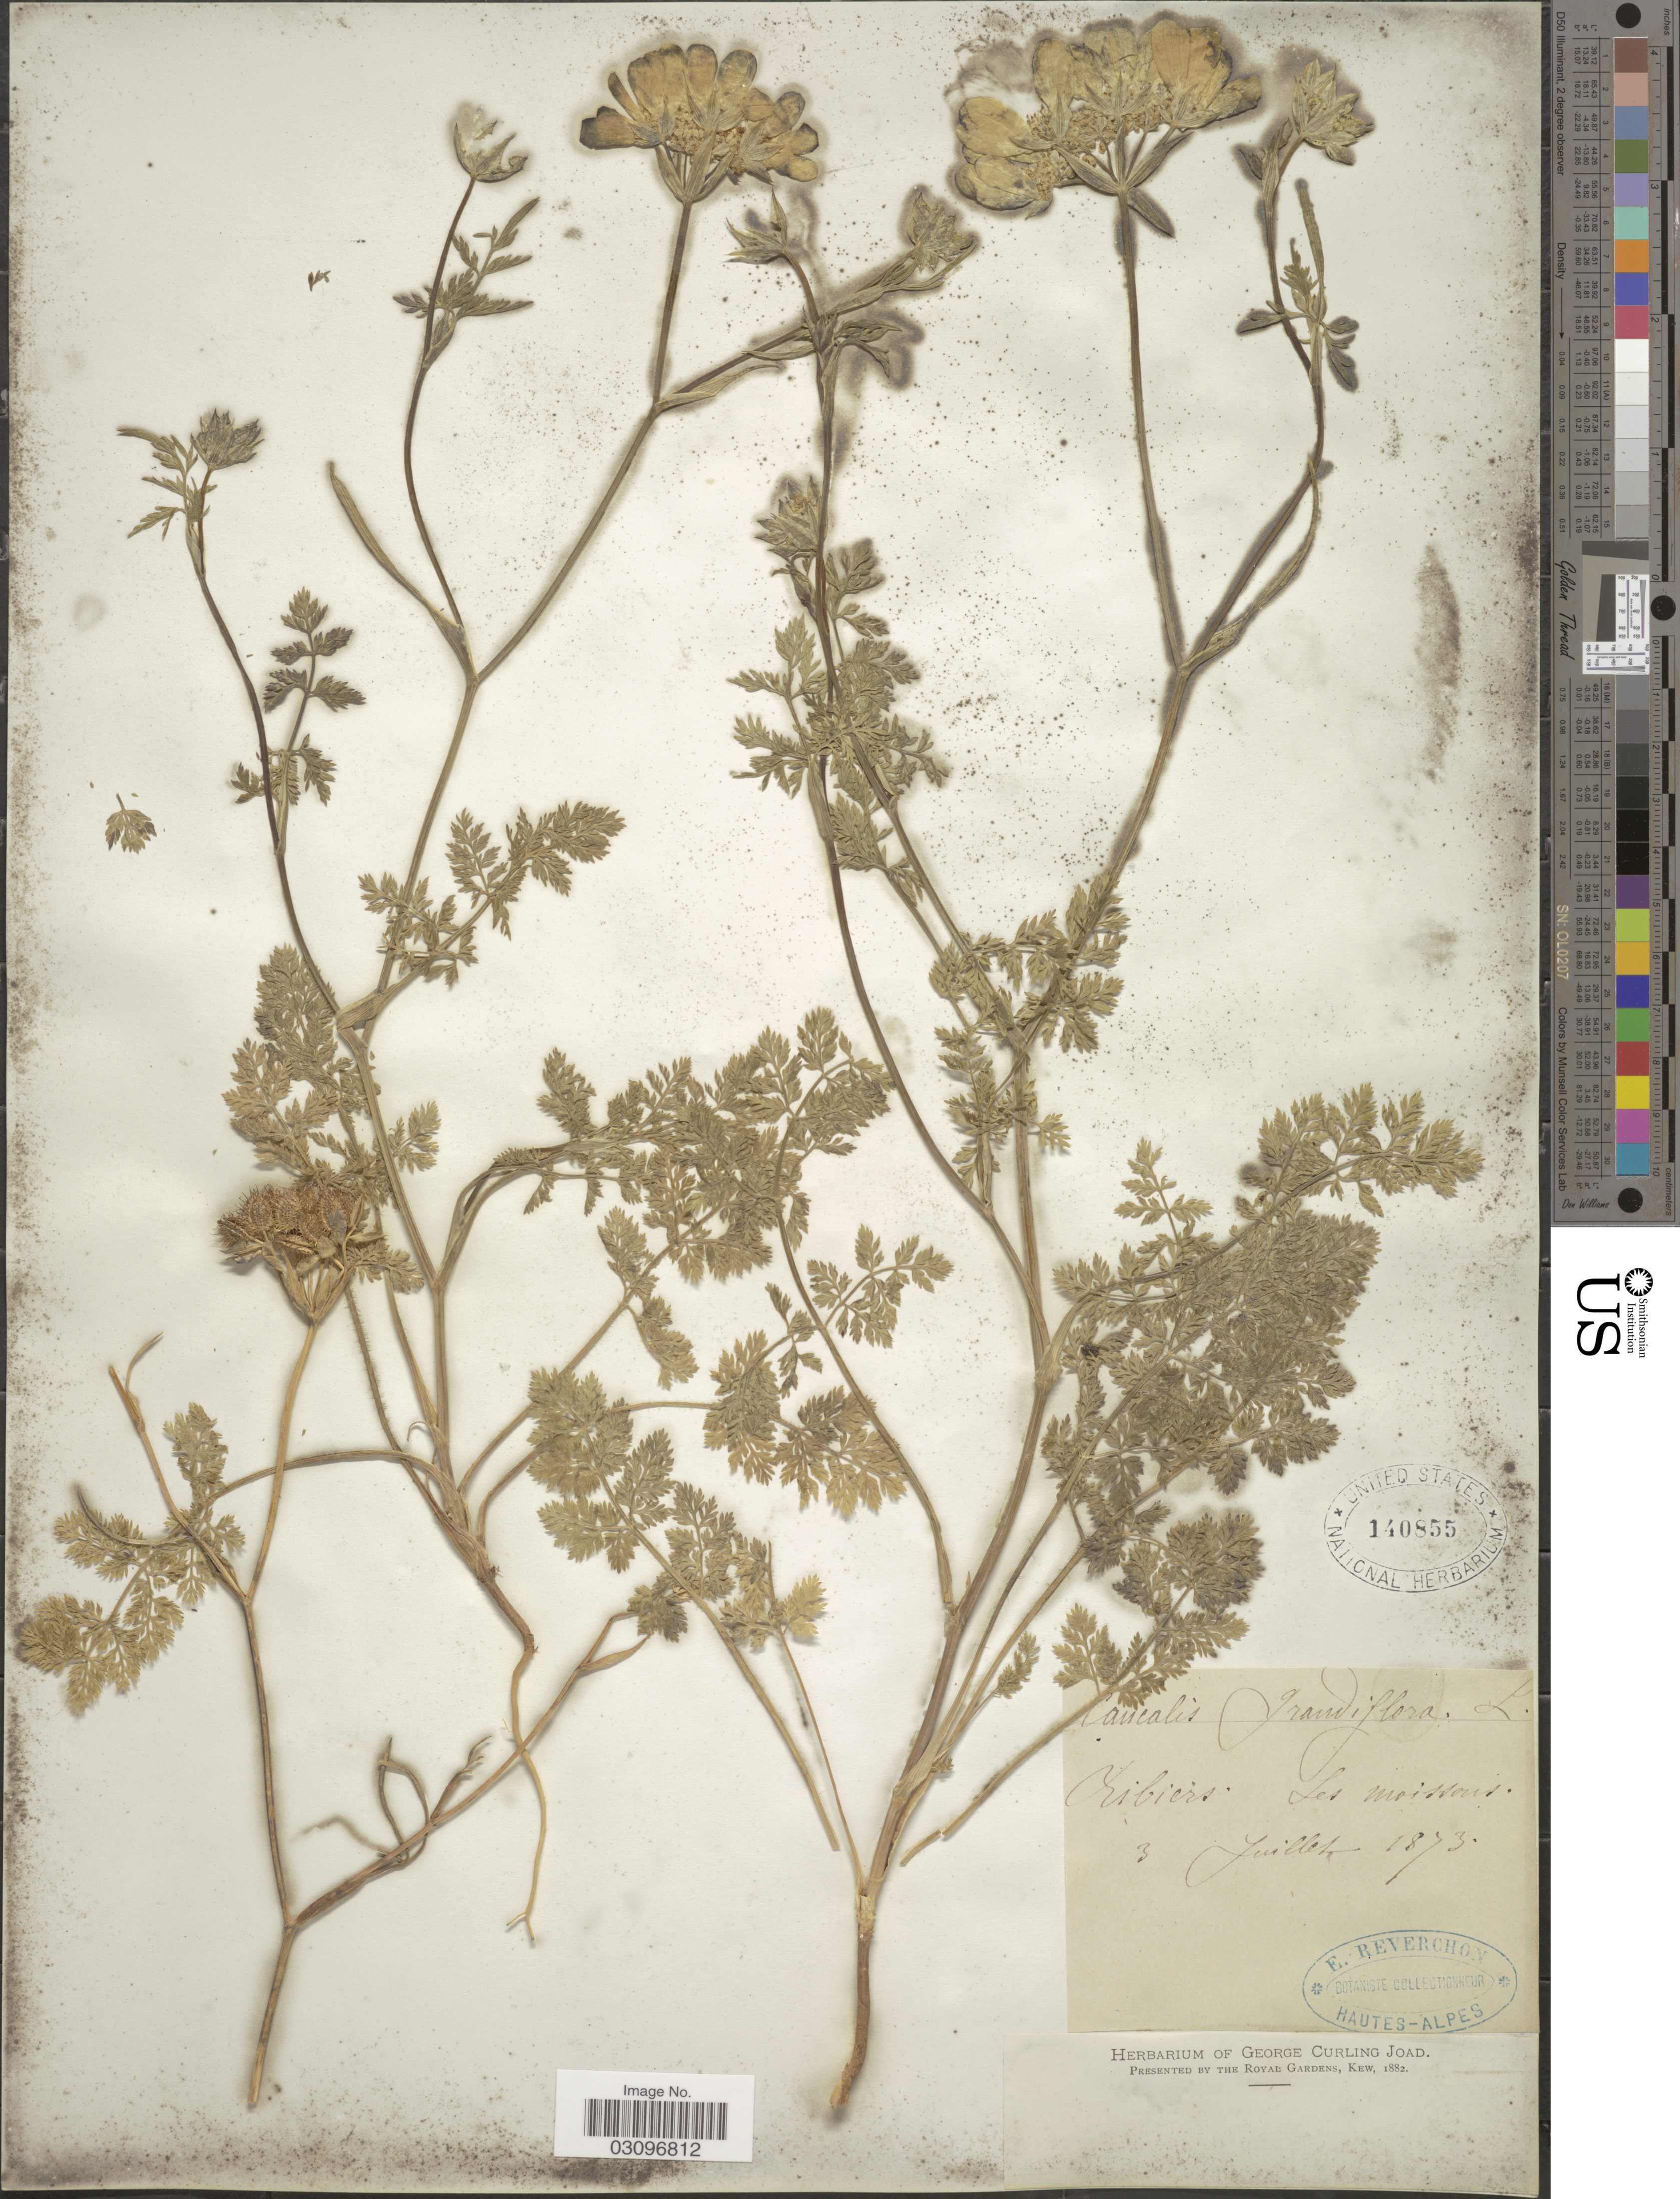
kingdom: Plantae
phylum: Tracheophyta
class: Magnoliopsida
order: Apiales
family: Apiaceae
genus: Daucus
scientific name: Daucus grandiflorus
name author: Desf.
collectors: E. Reverchon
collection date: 1873-07-03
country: France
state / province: Provence-Alpes-Côte d'Azur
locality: Ribiers, les moissons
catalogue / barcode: US 140855